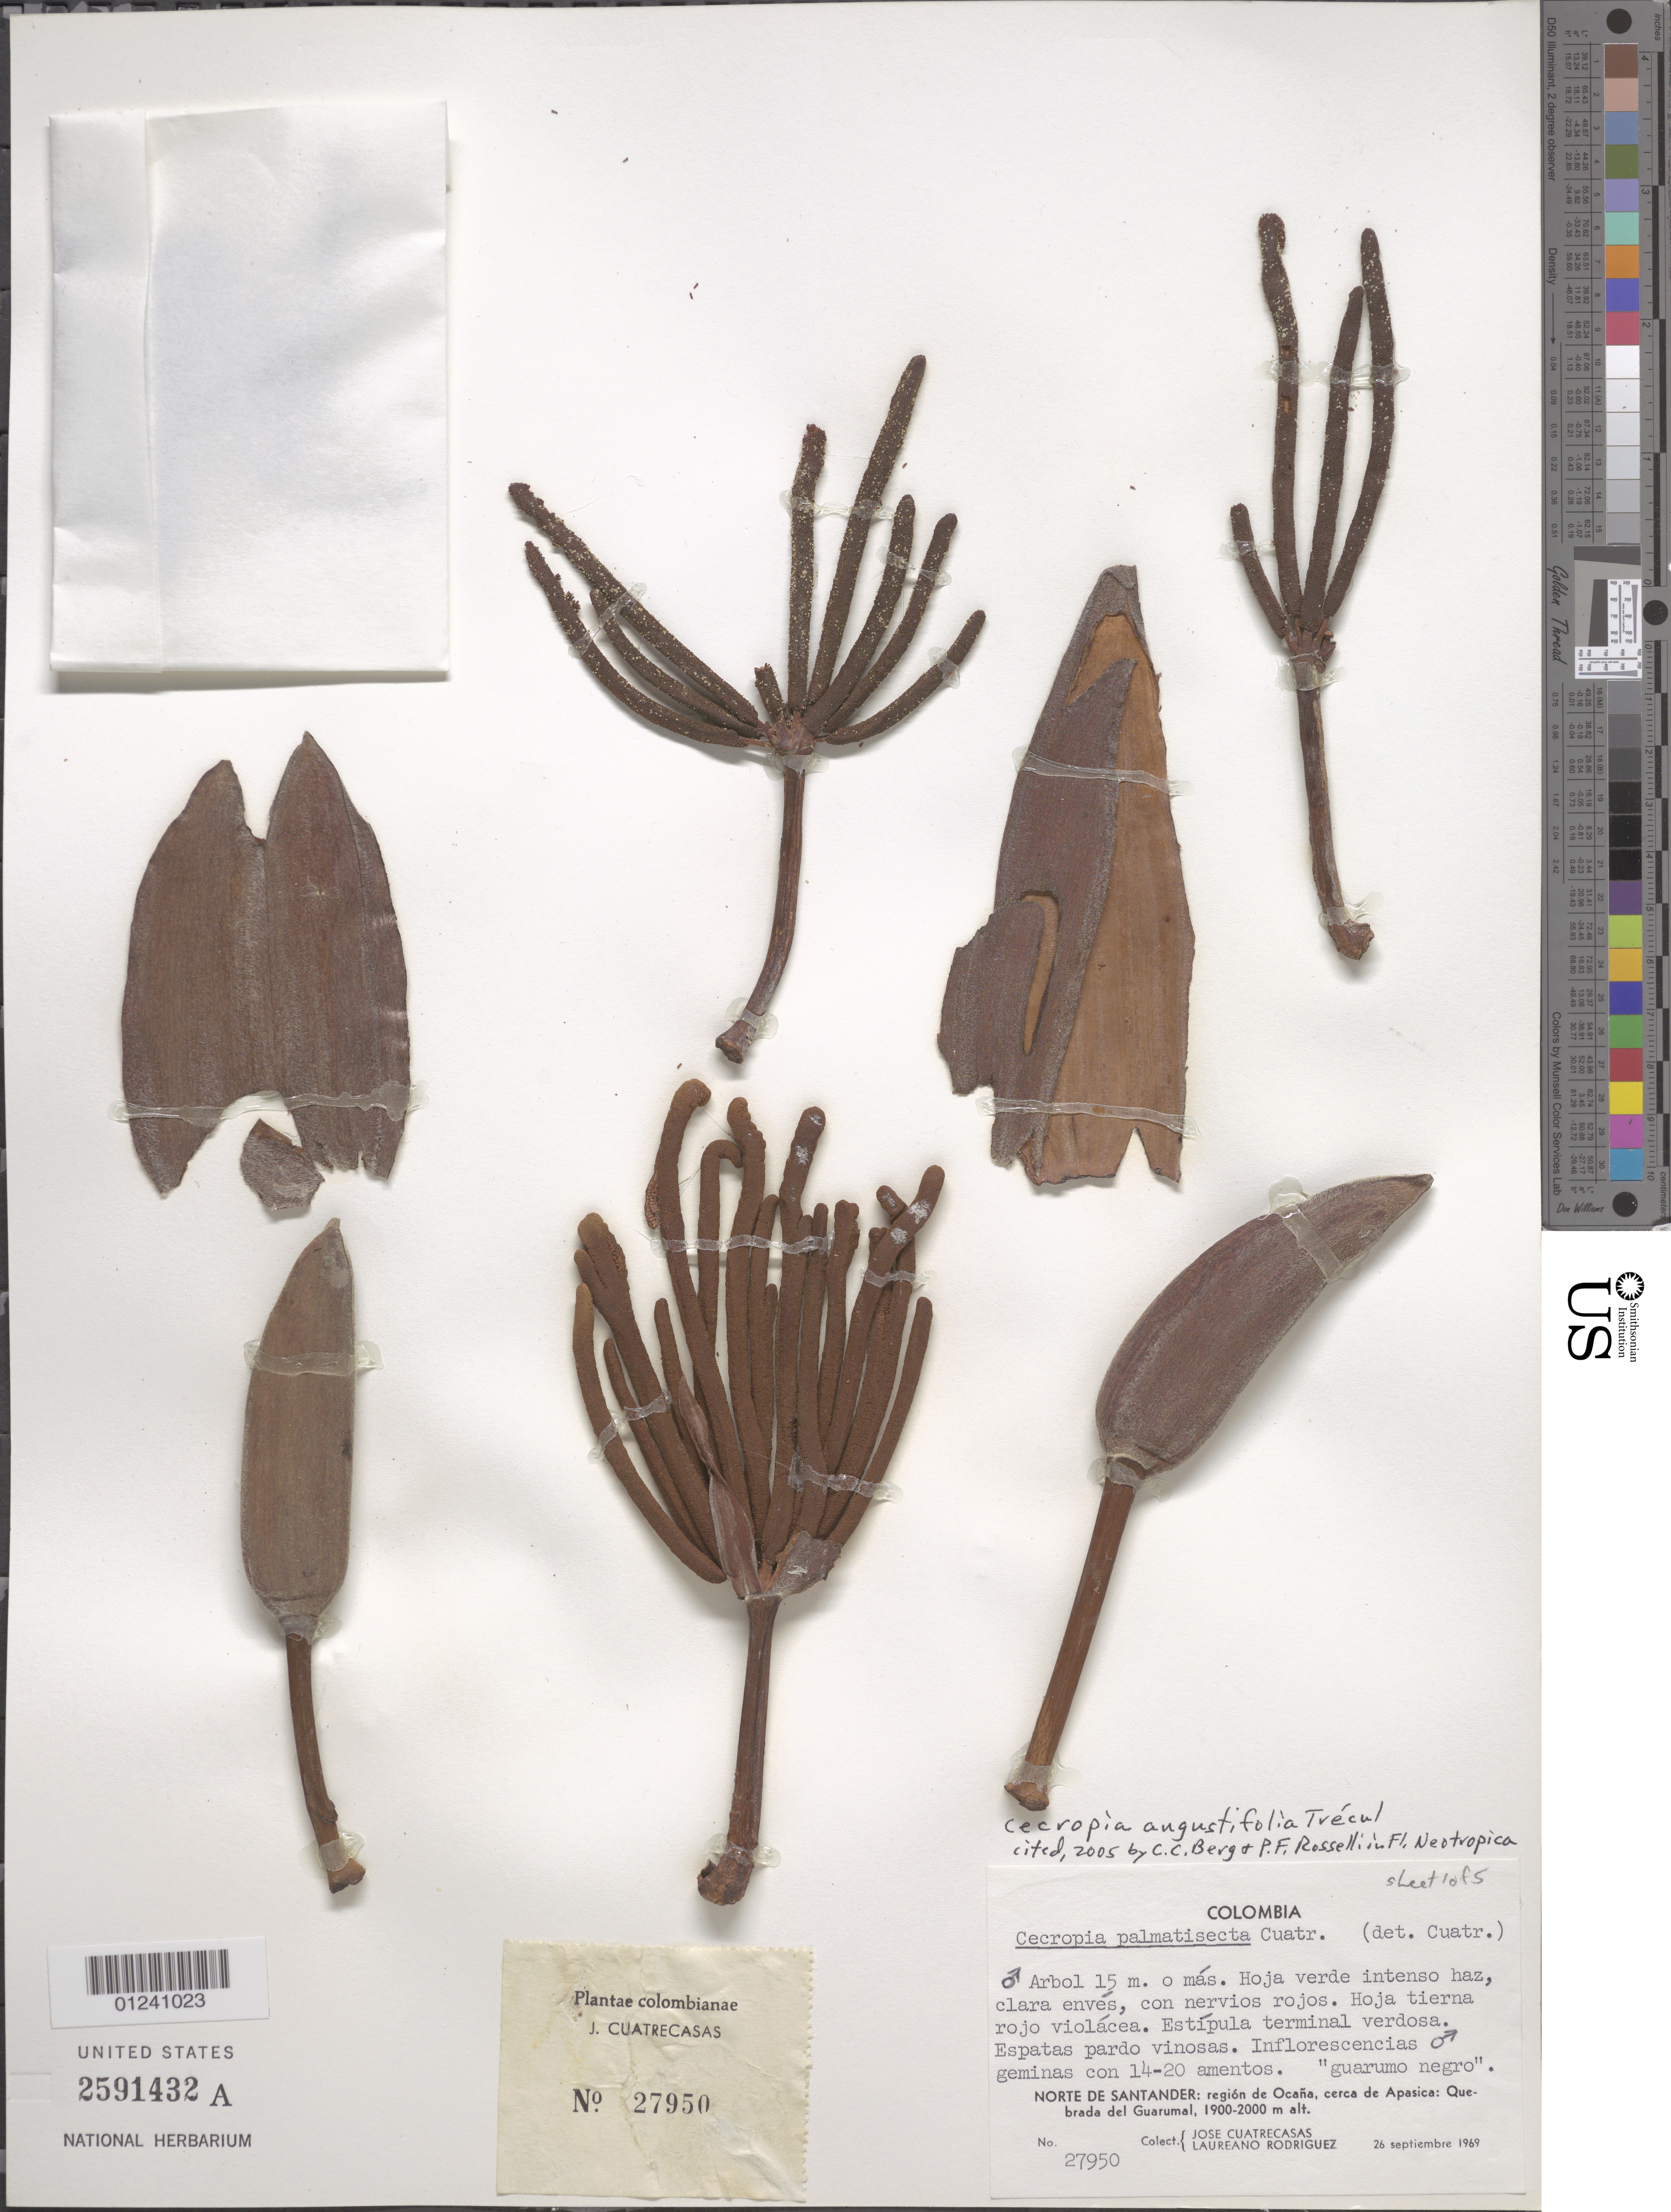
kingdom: Plantae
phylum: Tracheophyta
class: Magnoliopsida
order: Rosales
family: Urticaceae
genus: Cecropia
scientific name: Cecropia angustifolia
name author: Trécul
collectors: J. Cuatrecasas & L. Rodriguez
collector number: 27950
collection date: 1969-09-26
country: Colombia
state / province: Norte de Santander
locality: Región de Ocaña, Cercanías de Apasica; quebrada del Guarumal.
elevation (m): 1900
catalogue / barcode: US 2591432A